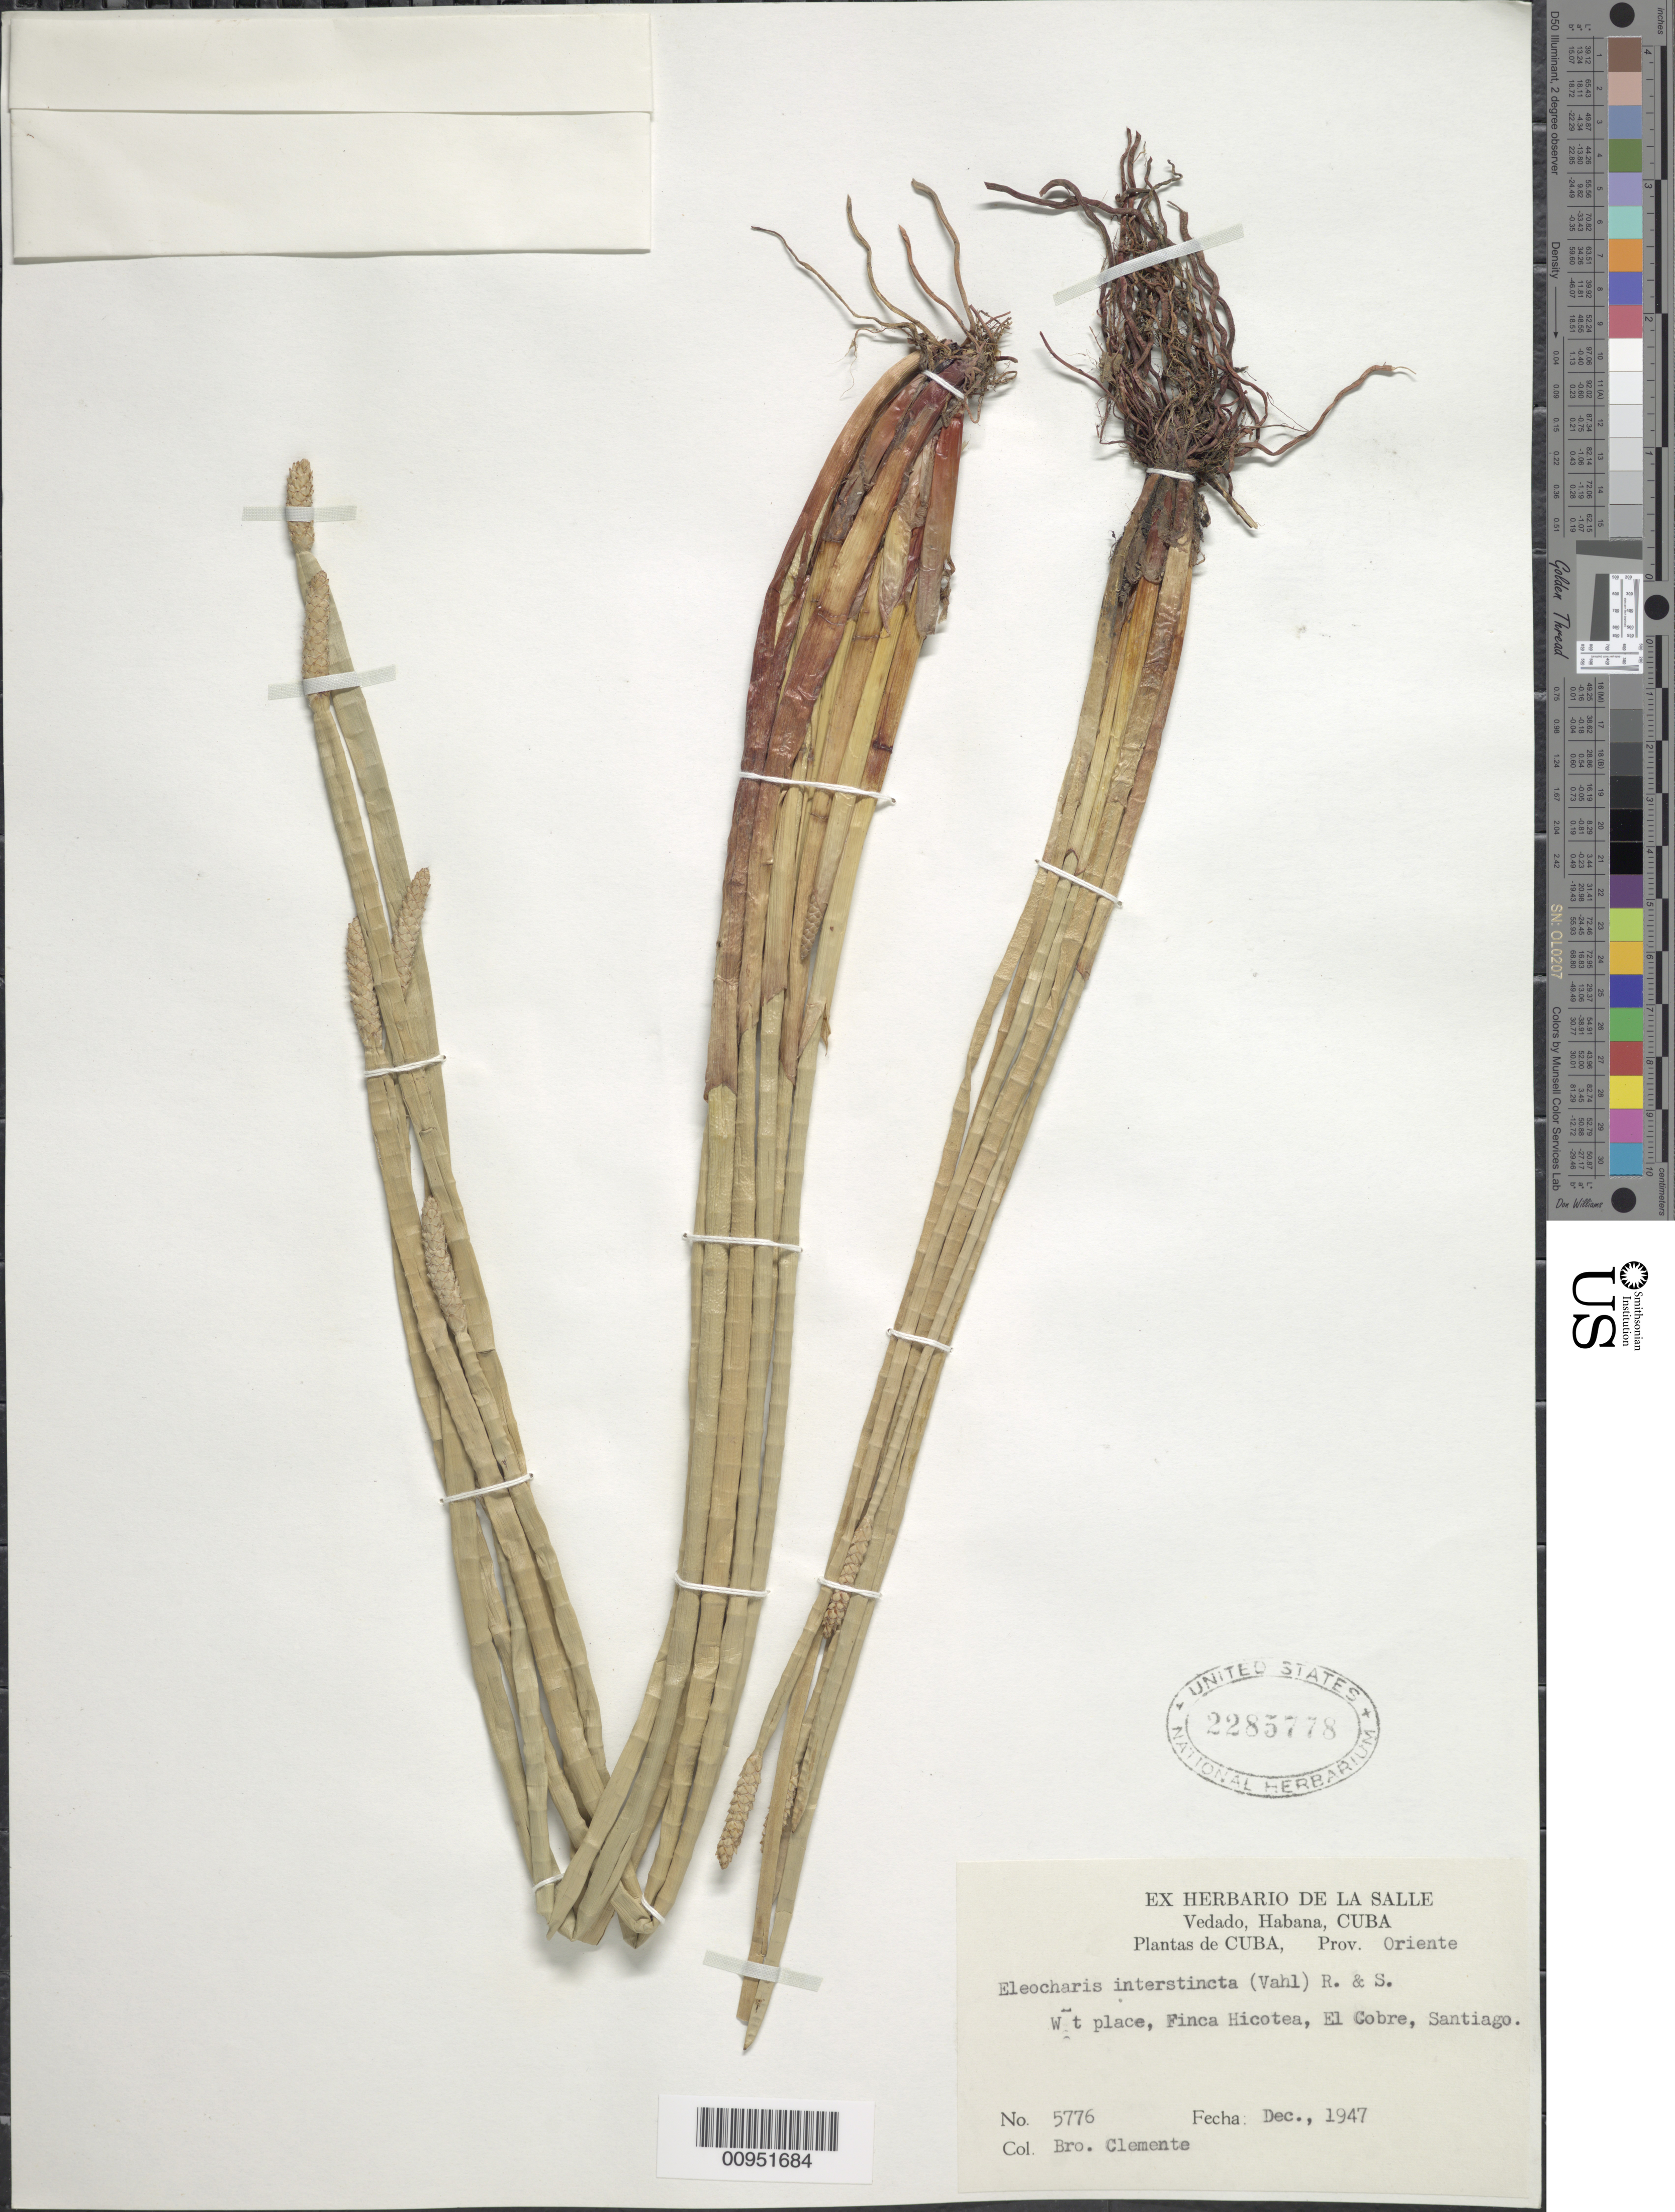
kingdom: Plantae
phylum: Tracheophyta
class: Liliopsida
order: Poales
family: Cyperaceae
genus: Eleocharis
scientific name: Eleocharis interstincta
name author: (Vahl) Roem. & Schult.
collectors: Bro. Clemente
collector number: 5776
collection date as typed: Dec 1947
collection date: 1947-12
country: Cuba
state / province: Santiago de Cuba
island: Cuba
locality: Finca Hicotea, El Cobre, Santiago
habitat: Wet place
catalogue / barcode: US 2285778